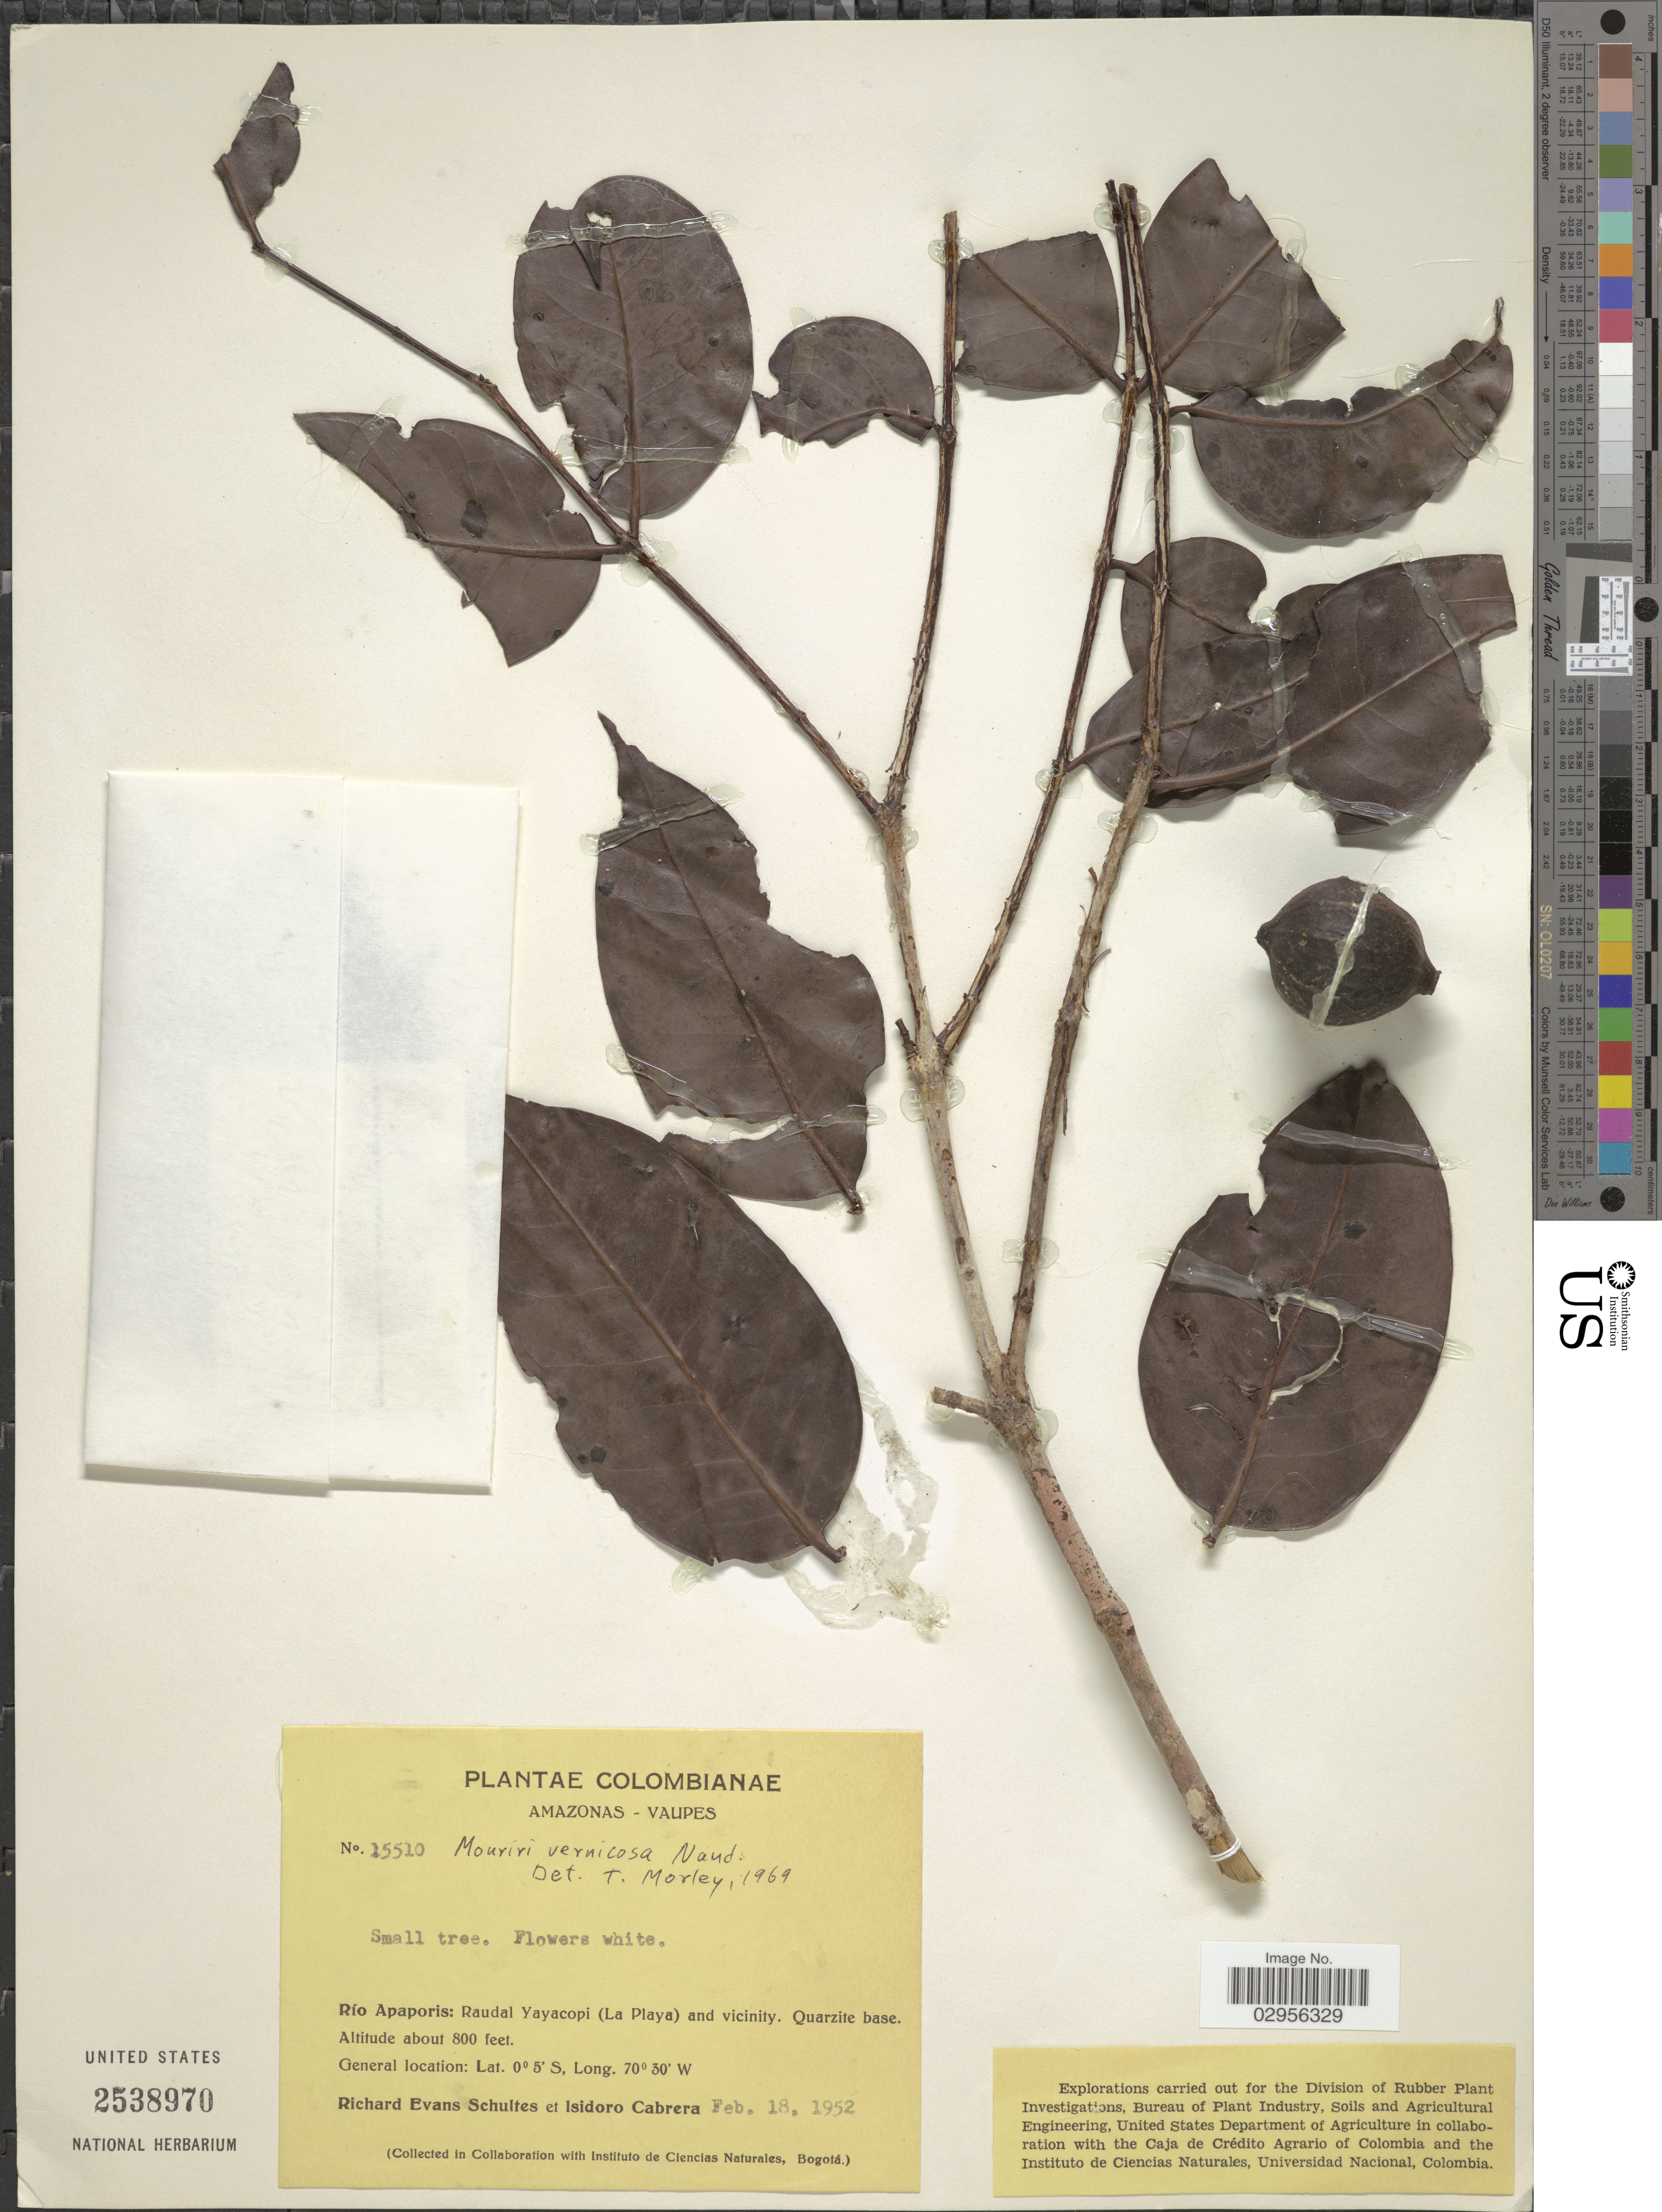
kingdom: Plantae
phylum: Tracheophyta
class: Magnoliopsida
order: Myrtales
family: Melastomataceae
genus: Mouriri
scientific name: Mouriri vernicosa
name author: Naudin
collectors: R. E. Schultes & I. Cabrera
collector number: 15510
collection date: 1952-02-18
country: Colombia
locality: Amazonas - Vaupes. Río Apaporis: Raudal Yayacopi (La Playa) and vicinity.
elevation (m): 244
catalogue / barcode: US 2538970